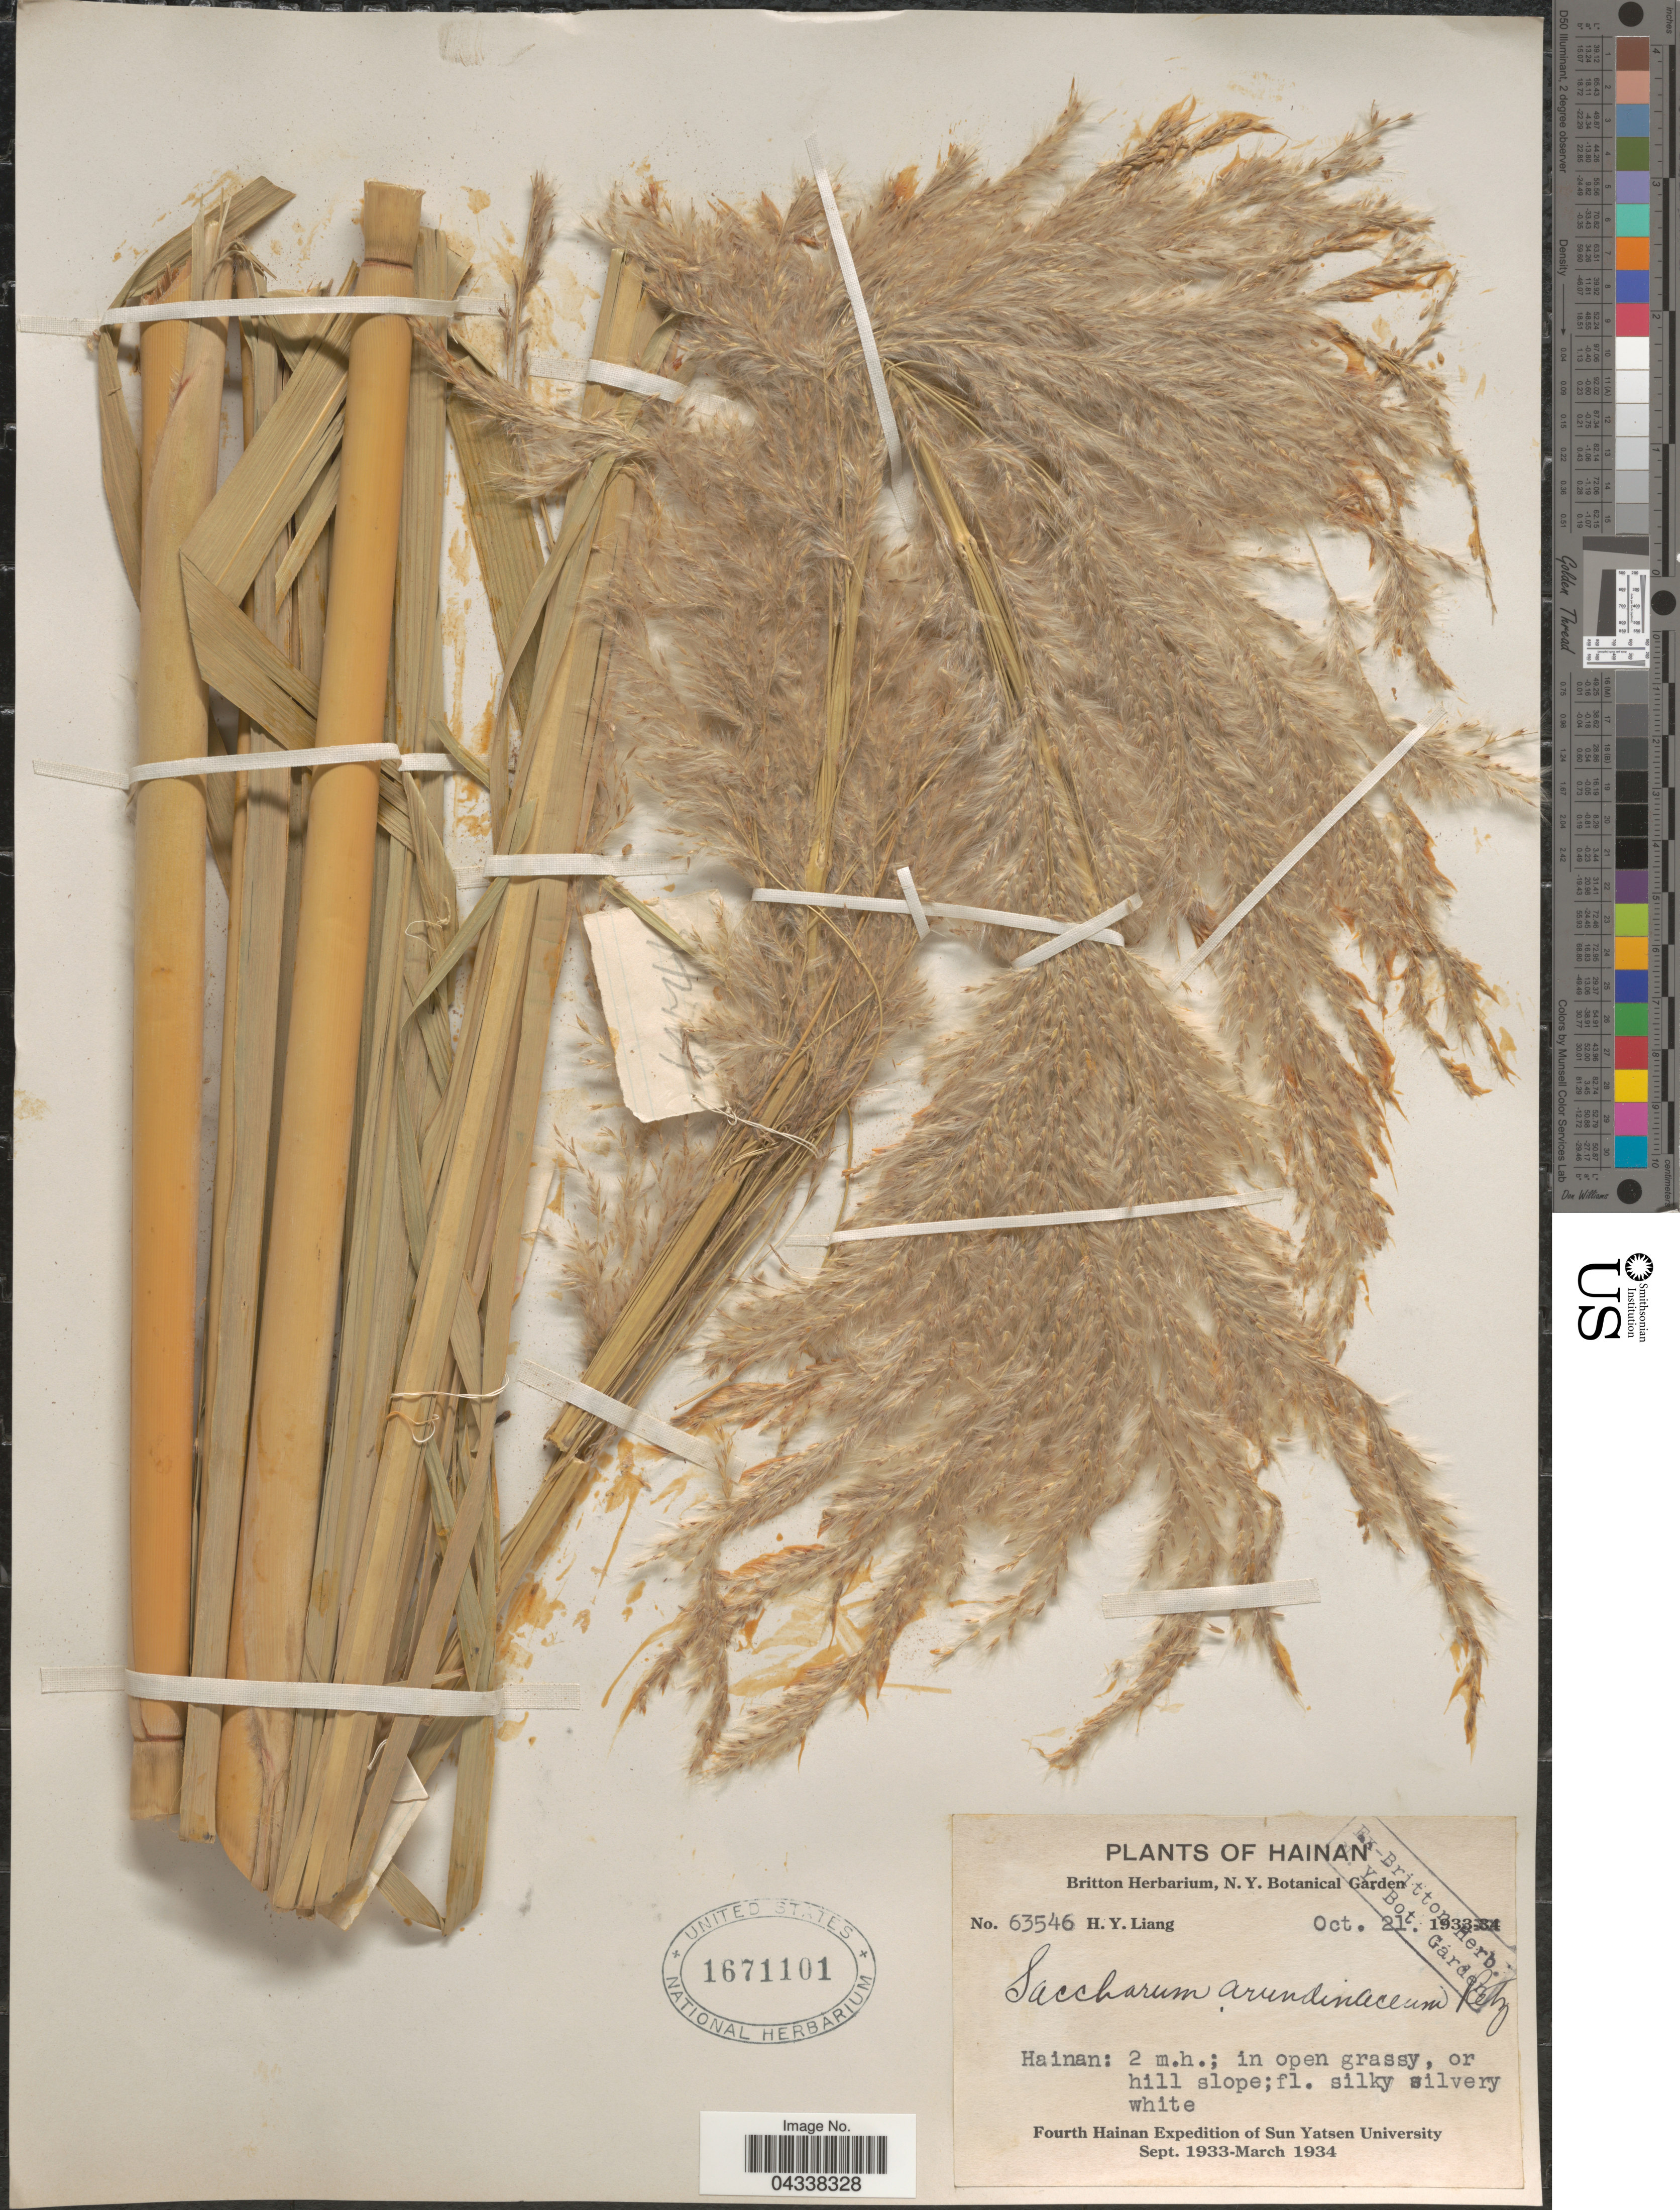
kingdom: Plantae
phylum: Tracheophyta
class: Liliopsida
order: Poales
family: Poaceae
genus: Tripidium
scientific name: Tripidium arundinaceum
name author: (Retz.) Welker et al.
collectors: H. Y. Liang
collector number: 63546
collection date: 1933-10-21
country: China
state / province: Hainan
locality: In open grassy, or hill slope. Fourth Hainan Expedition of Sun Yatsen University Sept. 1933-March 1934.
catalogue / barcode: US 1671101